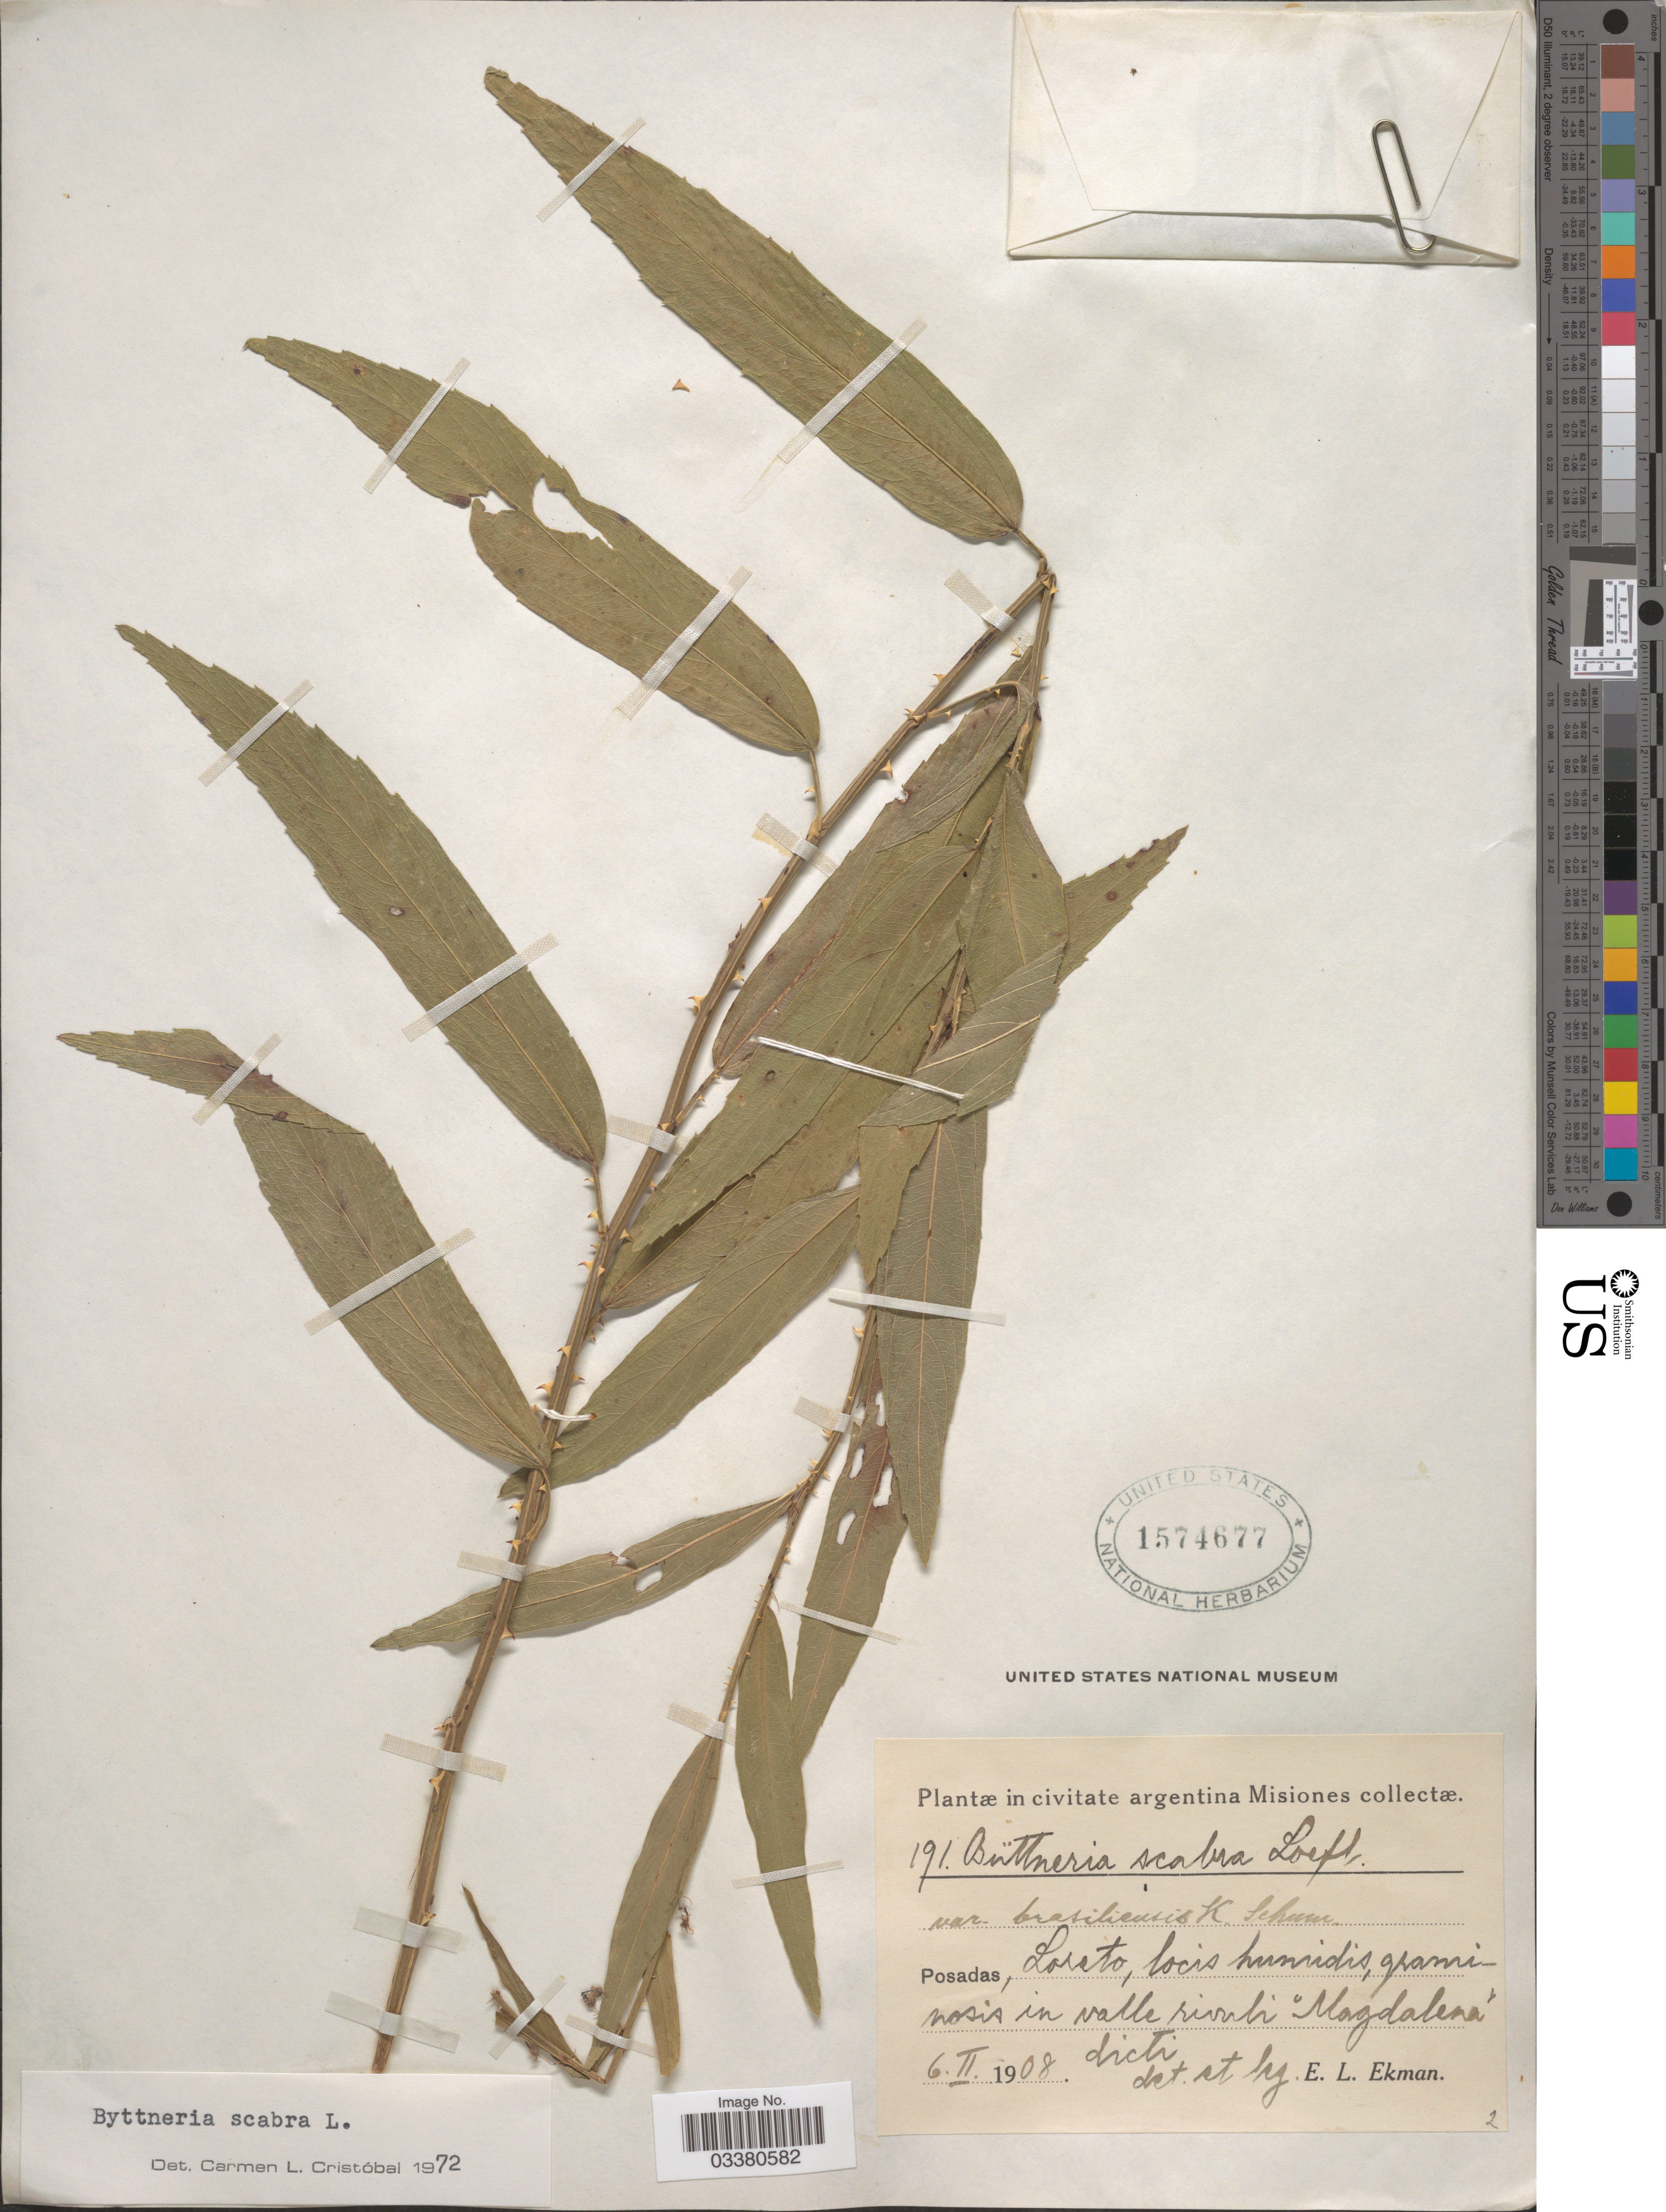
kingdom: Plantae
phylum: Tracheophyta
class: Magnoliopsida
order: Malvales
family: Malvaceae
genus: Byttneria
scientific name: Byttneria scabra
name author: L.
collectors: E. L. Ekman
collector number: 191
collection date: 1908-02-06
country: Argentina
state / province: Misiones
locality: Posadas, Loreto, locis humidis, graminosis in valle rivali "Magdalena".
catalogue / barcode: US 1574677